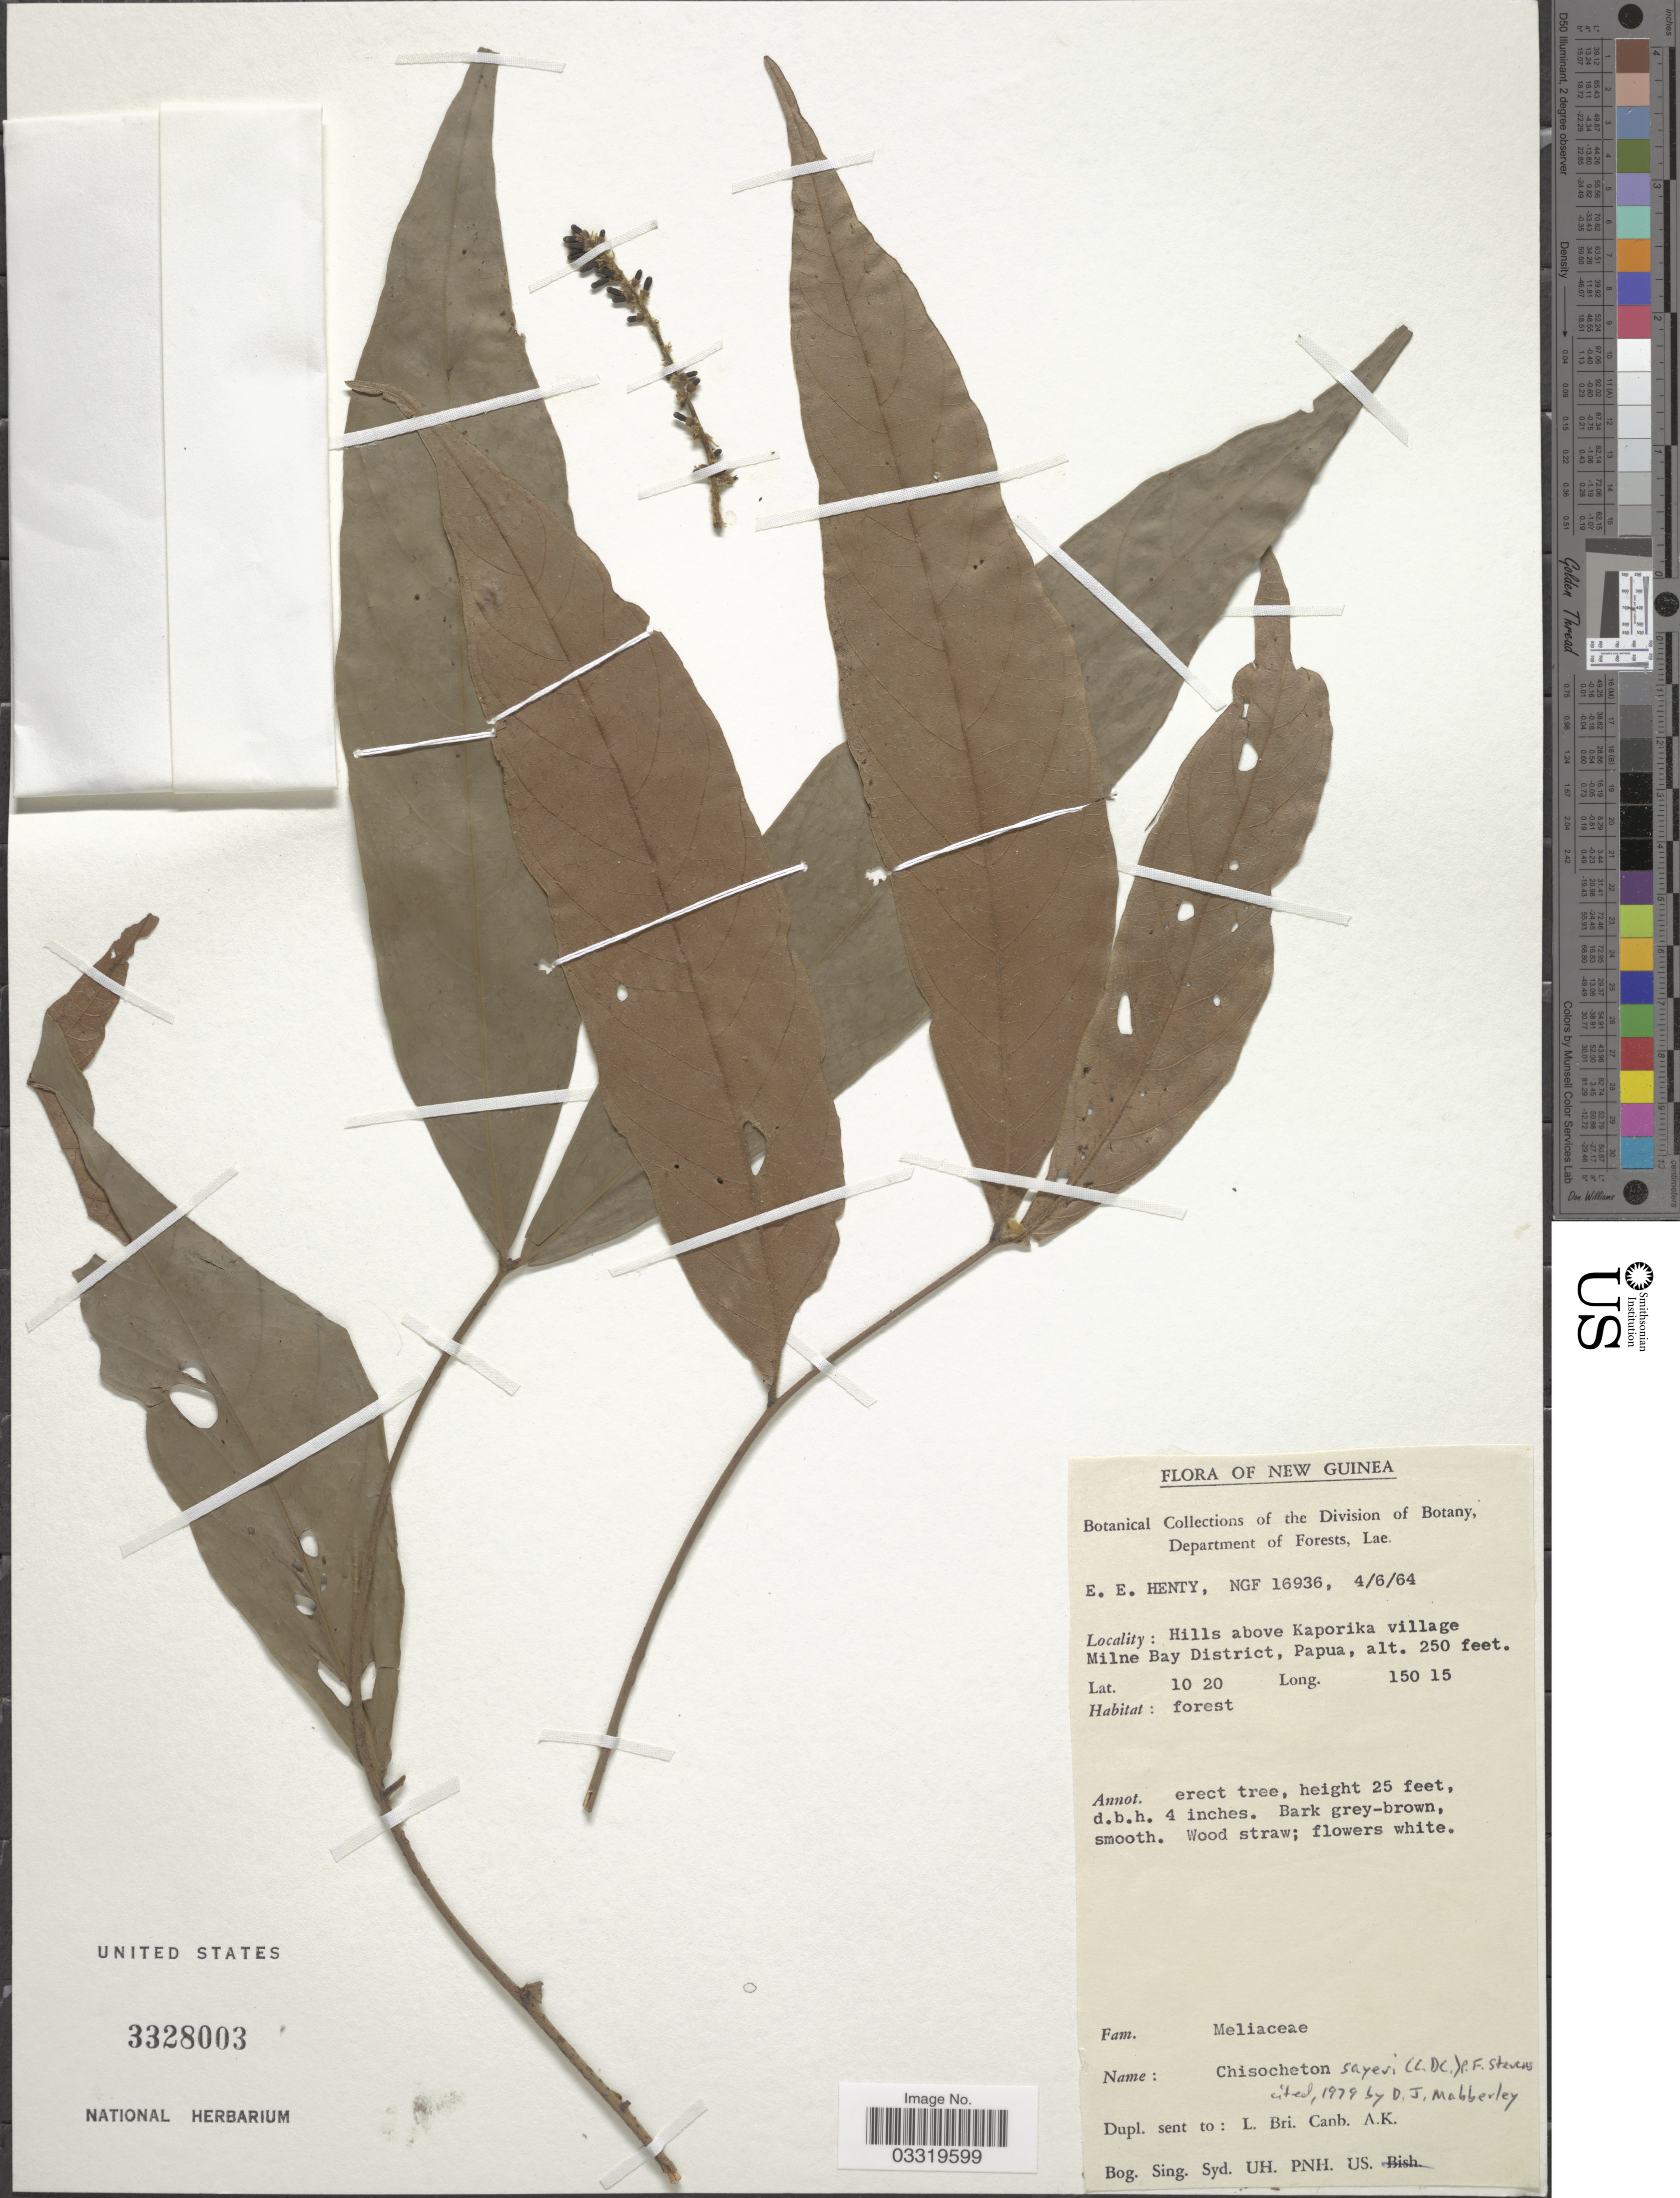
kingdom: Plantae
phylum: Tracheophyta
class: Magnoliopsida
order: Sapindales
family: Meliaceae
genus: Chisocheton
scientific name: Chisocheton sayeri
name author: (C. DC.) P.F. Stevens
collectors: E. Henty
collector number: NGF16936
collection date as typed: Transcribed d/m/y: 4/6/64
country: Papua New Guinea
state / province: Milne Bay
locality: New Guinea. Hills above Kaporika village Milne Bay District, Papua.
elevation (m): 76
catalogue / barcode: US 3328003